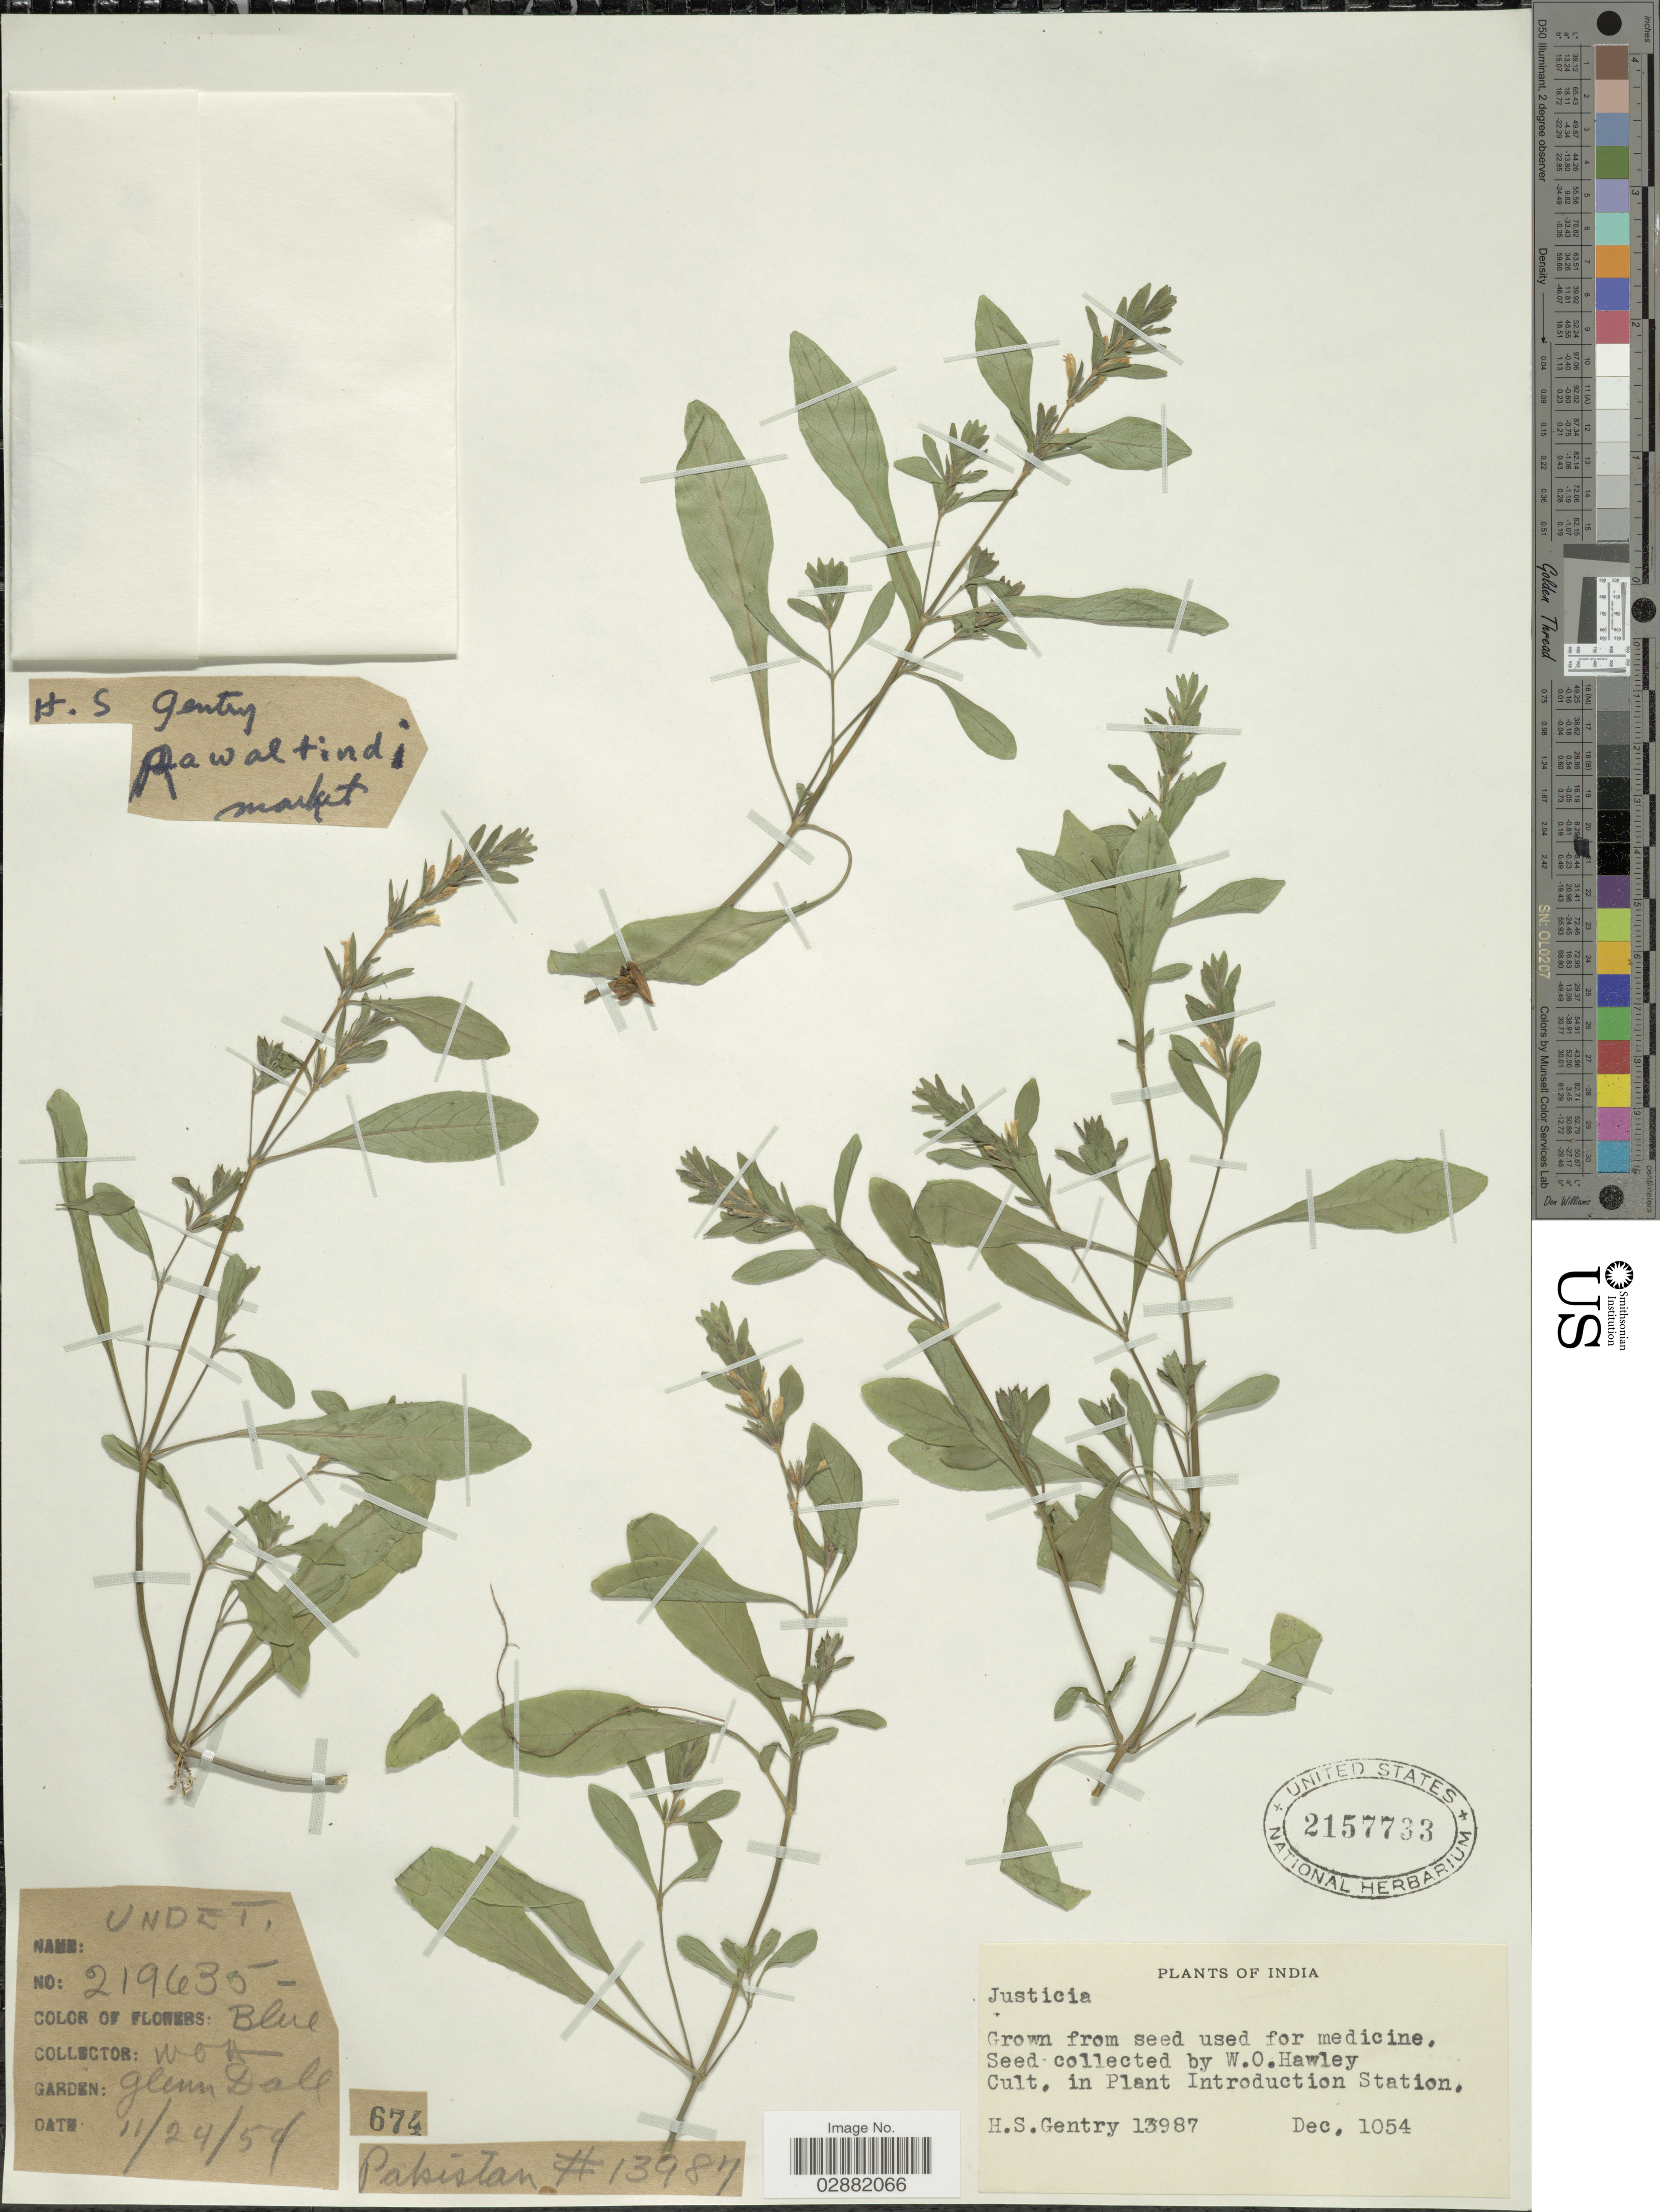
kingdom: Plantae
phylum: Tracheophyta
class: Magnoliopsida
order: Lamiales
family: Acanthaceae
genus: Justicia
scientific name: Justicia sp.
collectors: W. Hawley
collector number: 219635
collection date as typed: Transcribed d/m/y: 24/11/54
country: Pakistan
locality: Garden: Glenn Dall.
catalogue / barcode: US 2157733-2